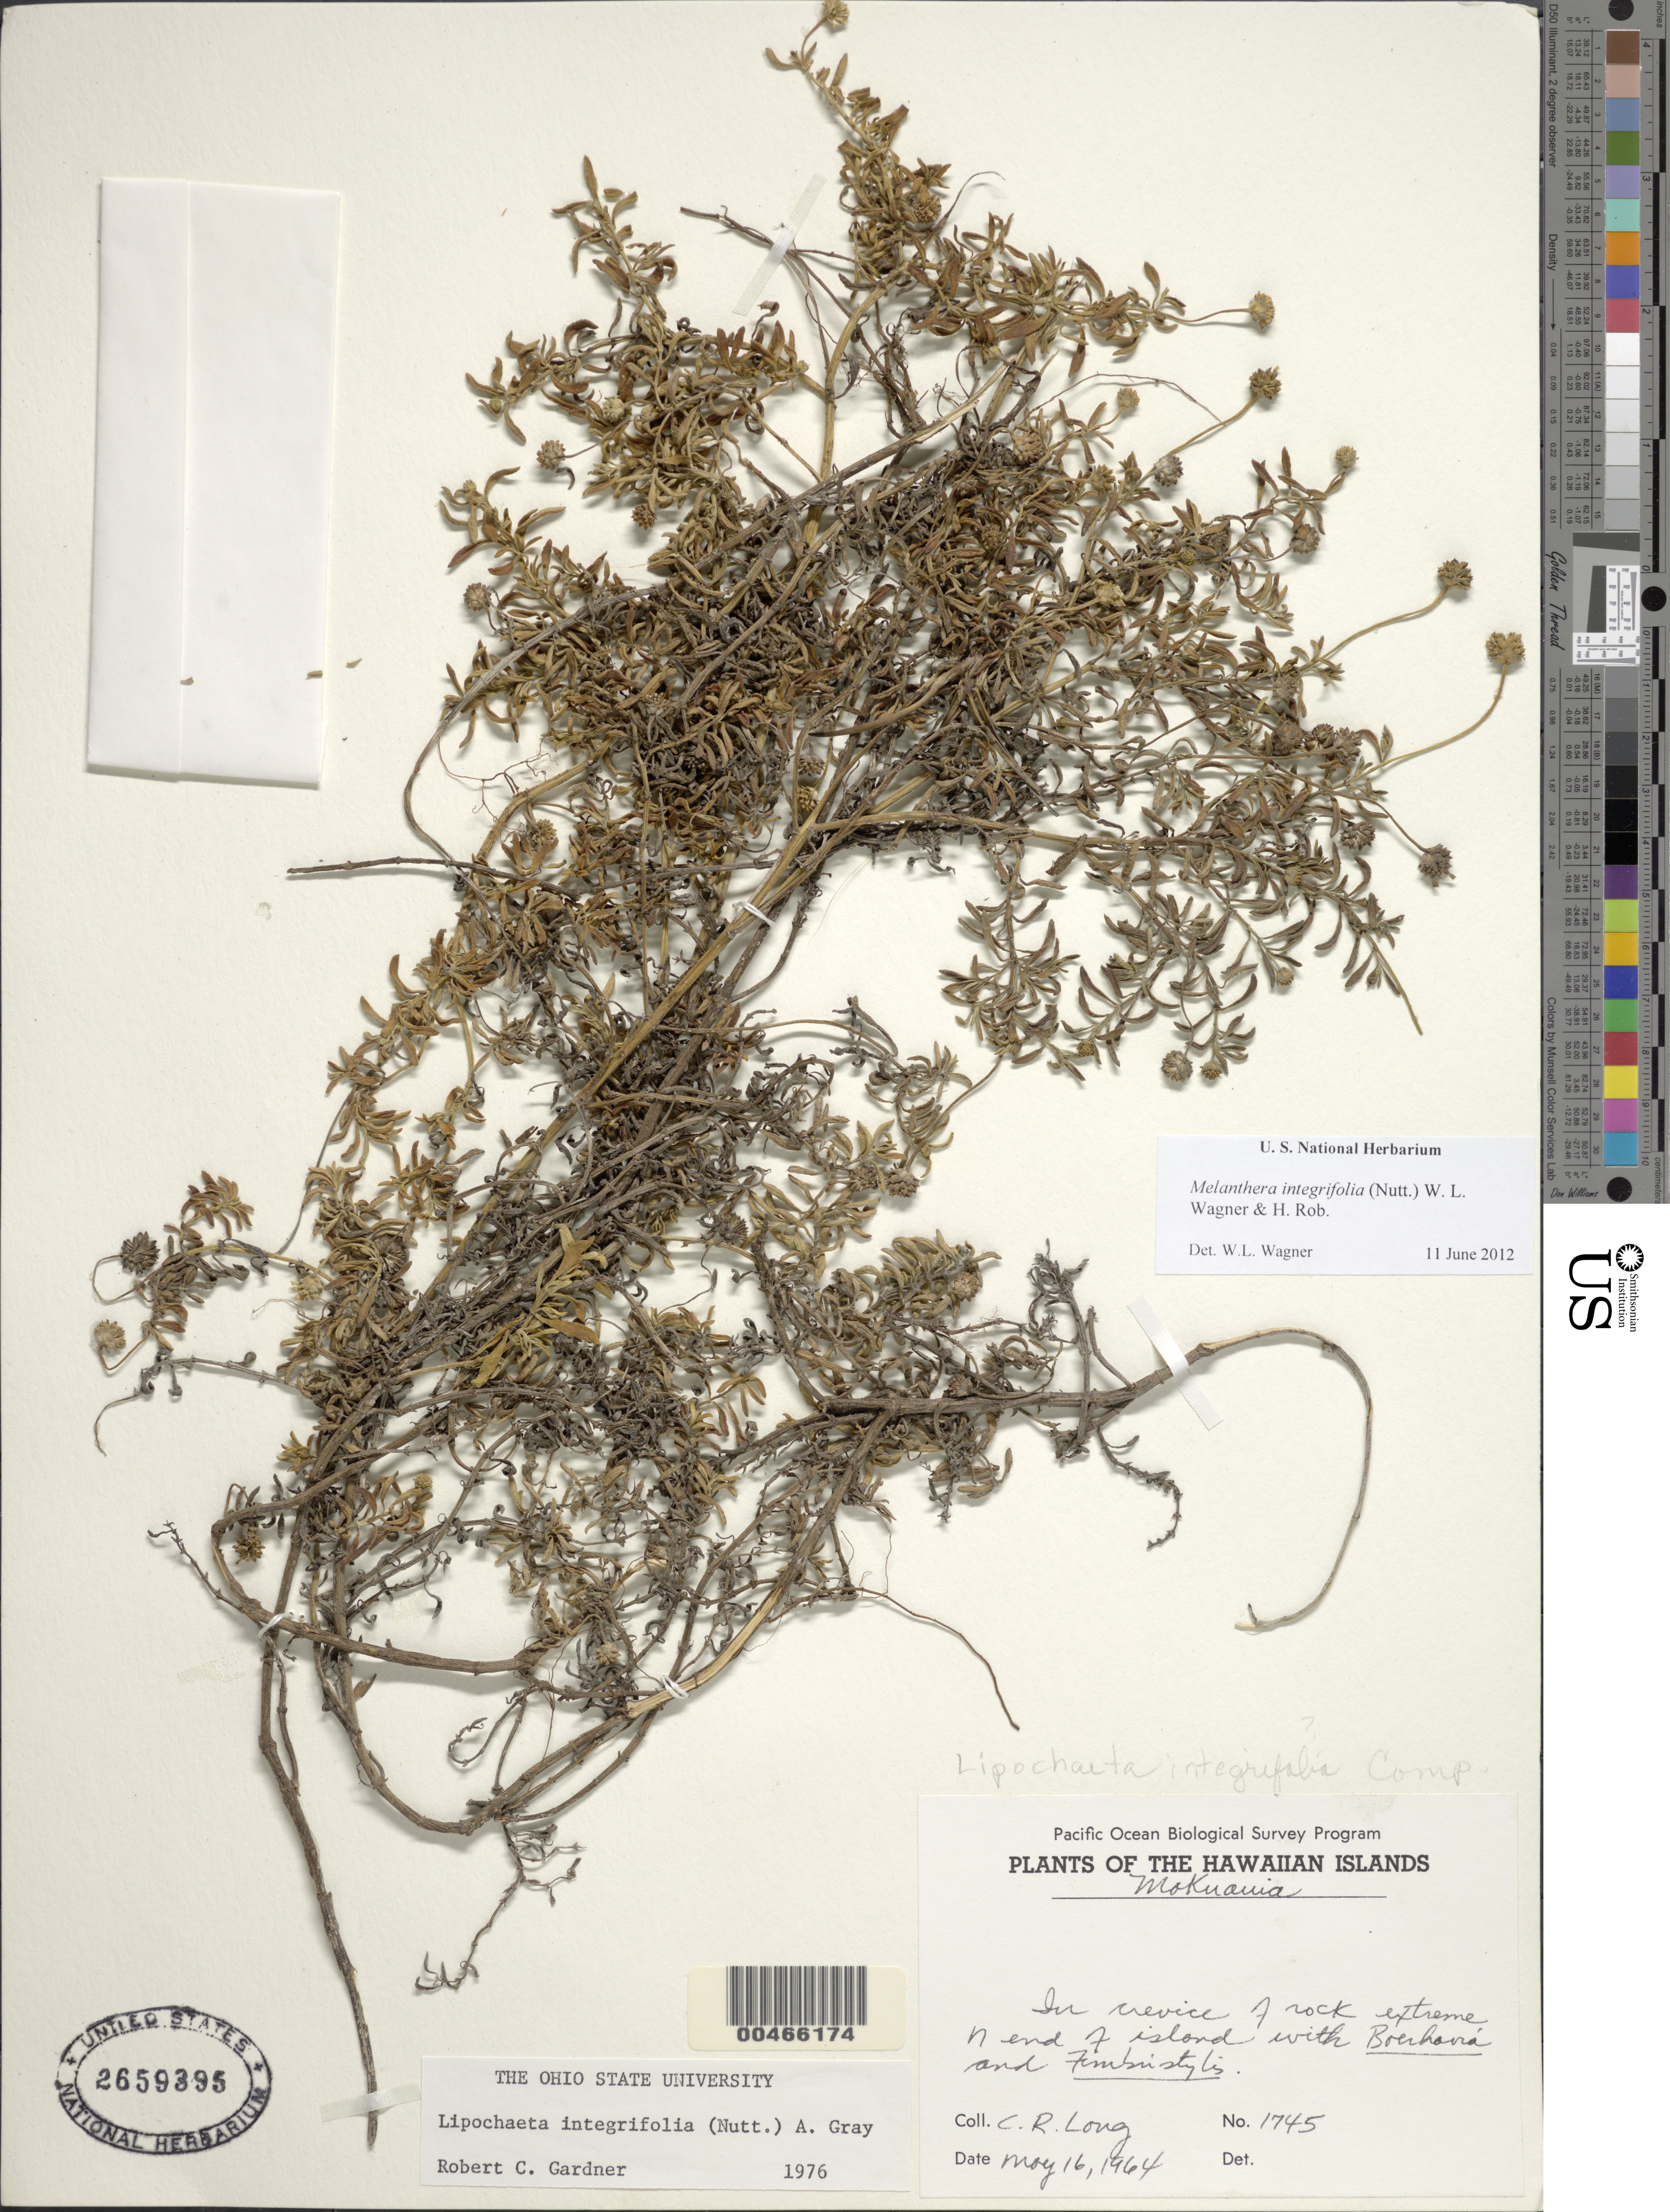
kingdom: Plantae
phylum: Tracheophyta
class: Magnoliopsida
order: Asterales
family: Asteraceae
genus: Wollastonia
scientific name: Wollastonia integrifolia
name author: (Nutt.) Orchard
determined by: Wagner, W. L., (BOT), Smithsonian Institution - National Museum of Natural History (UNITED STATES)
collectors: C. Long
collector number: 1745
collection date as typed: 16 May 1964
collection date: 1964-05-16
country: United States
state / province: Hawaii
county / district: Honolulu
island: Mokuauia [Goat] Islet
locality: extreme N end of island, Mokuauia Bird Refuge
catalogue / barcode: US 2659395